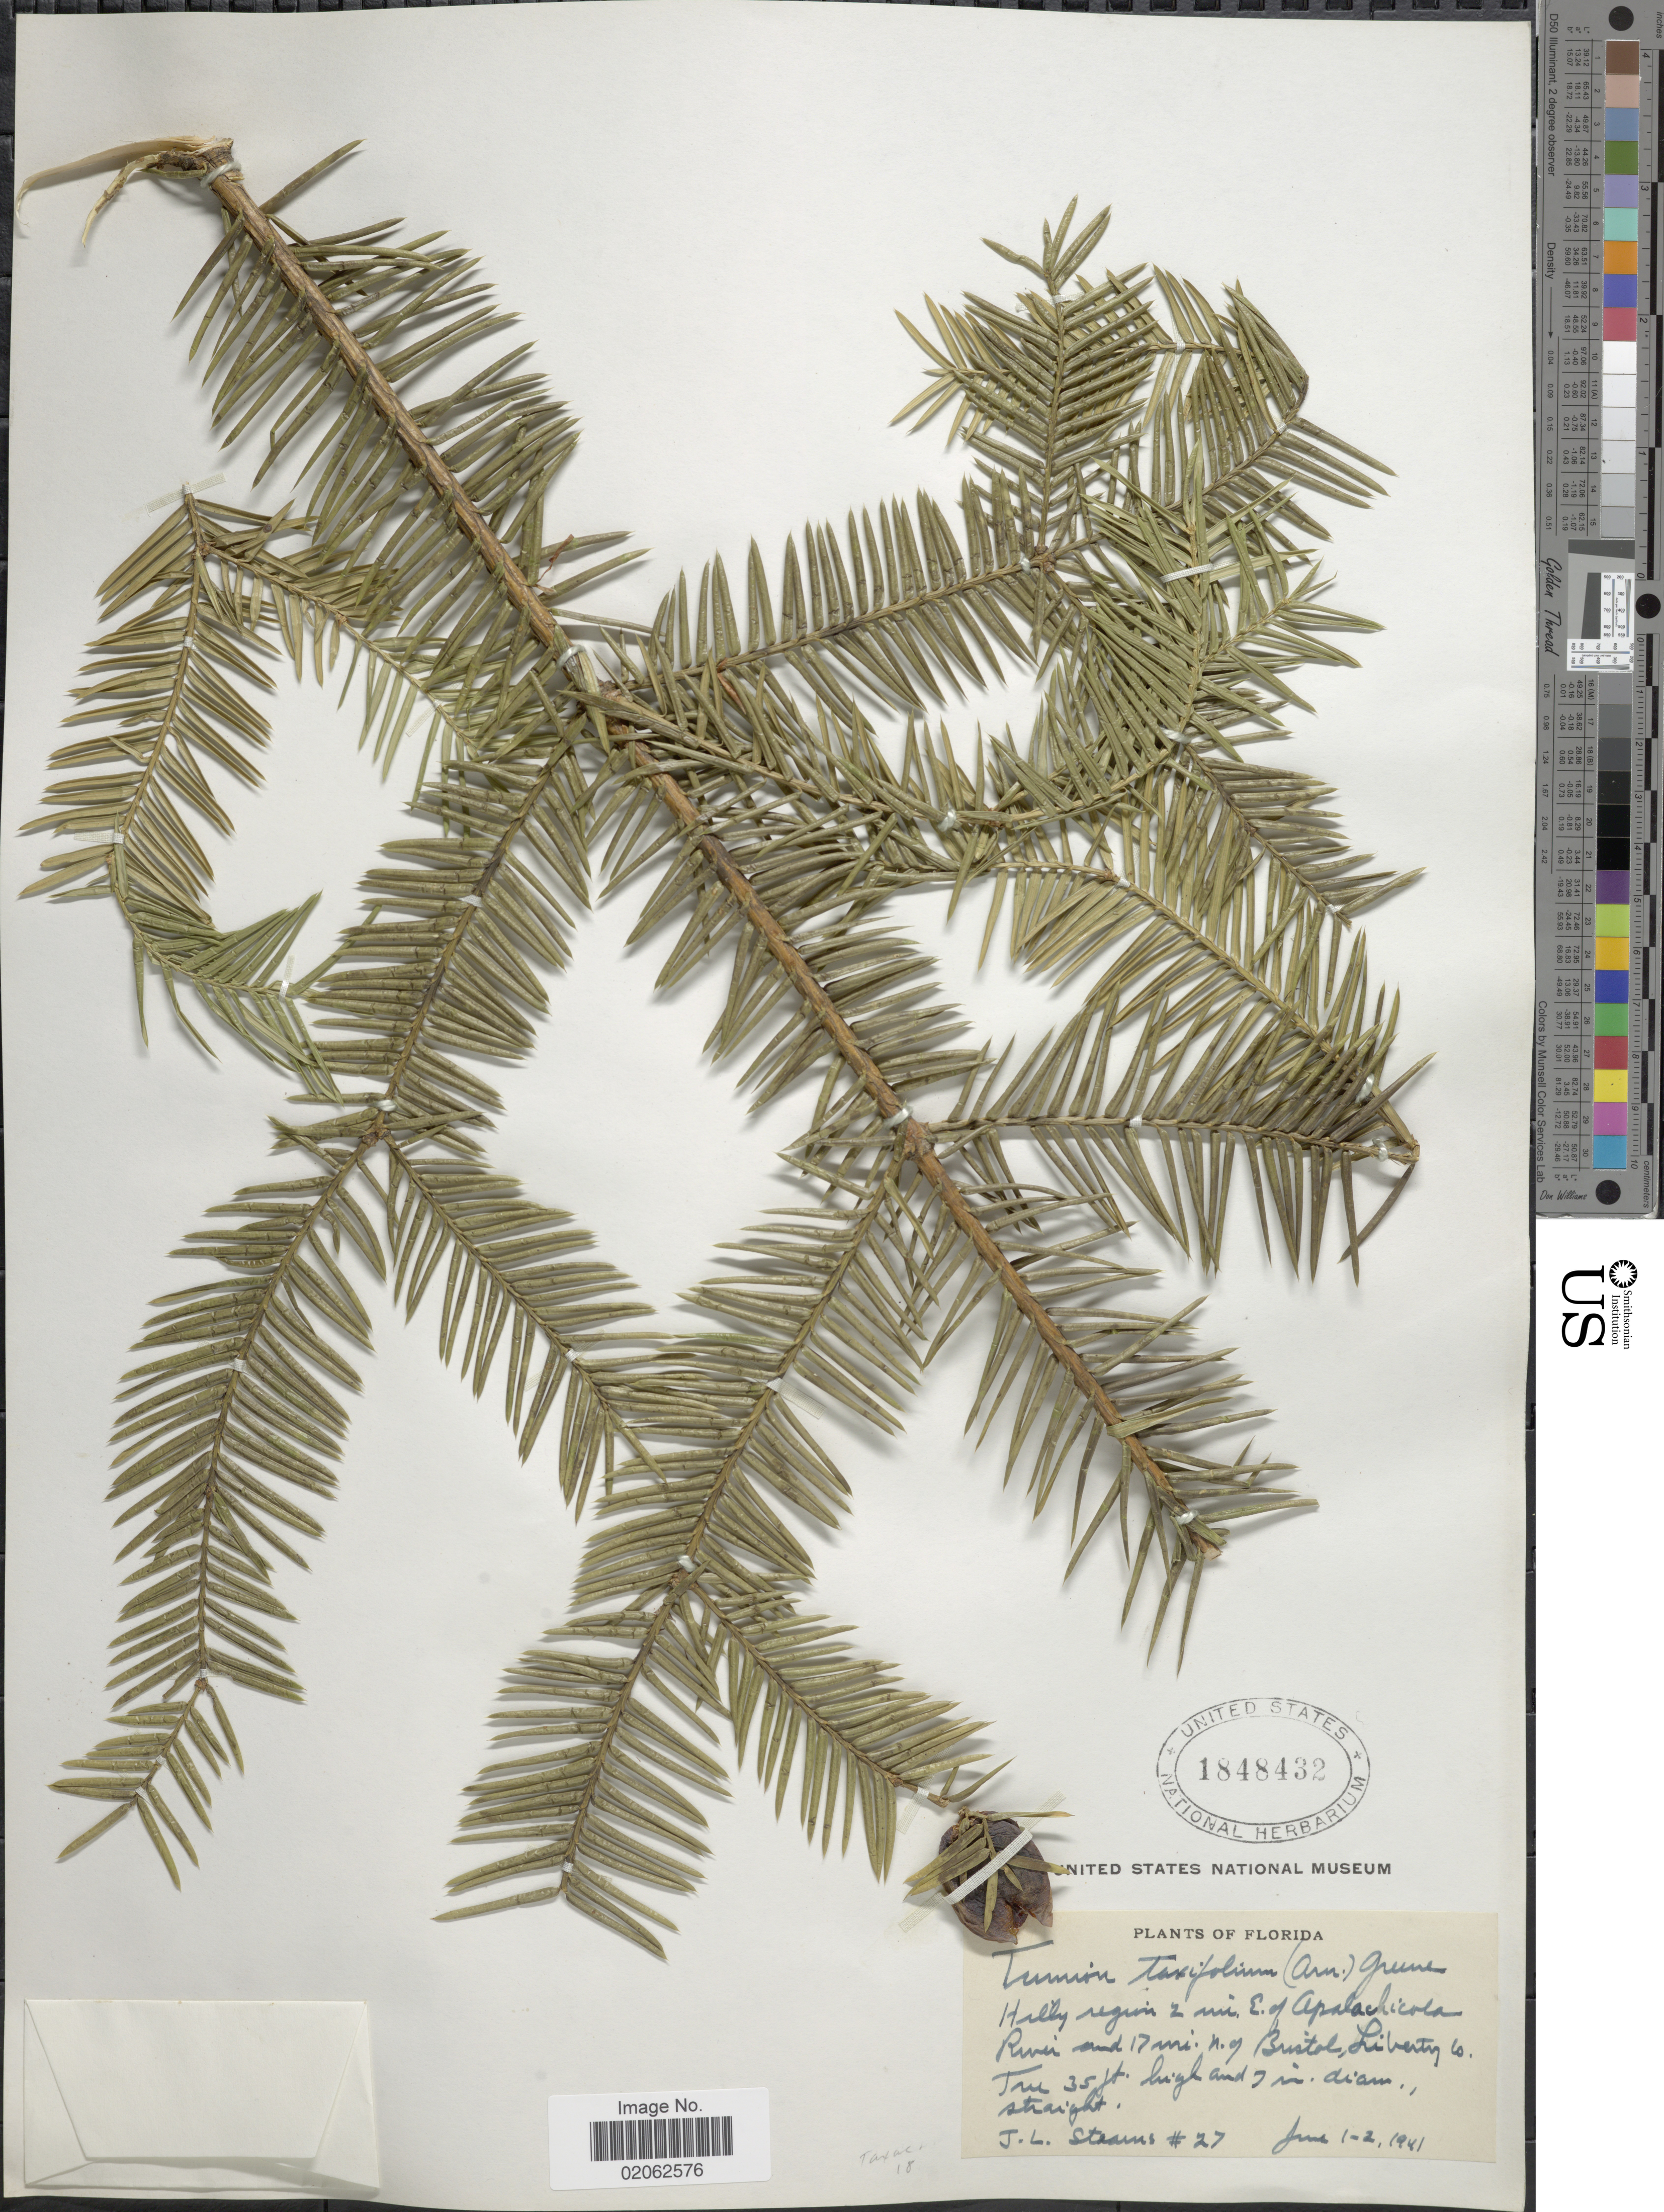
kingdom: Plantae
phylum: Tracheophyta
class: Pinopsida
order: Pinales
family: Taxaceae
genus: Torreya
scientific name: Torreya taxifolia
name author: Arn.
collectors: J. Stearns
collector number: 27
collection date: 1941-06-01/1941-06-02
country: United States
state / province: Florida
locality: Hilly region 2 mi. E. of Apalachicola River and 17 mi. n. of Bristol, Liberty Co.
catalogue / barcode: US 1848432